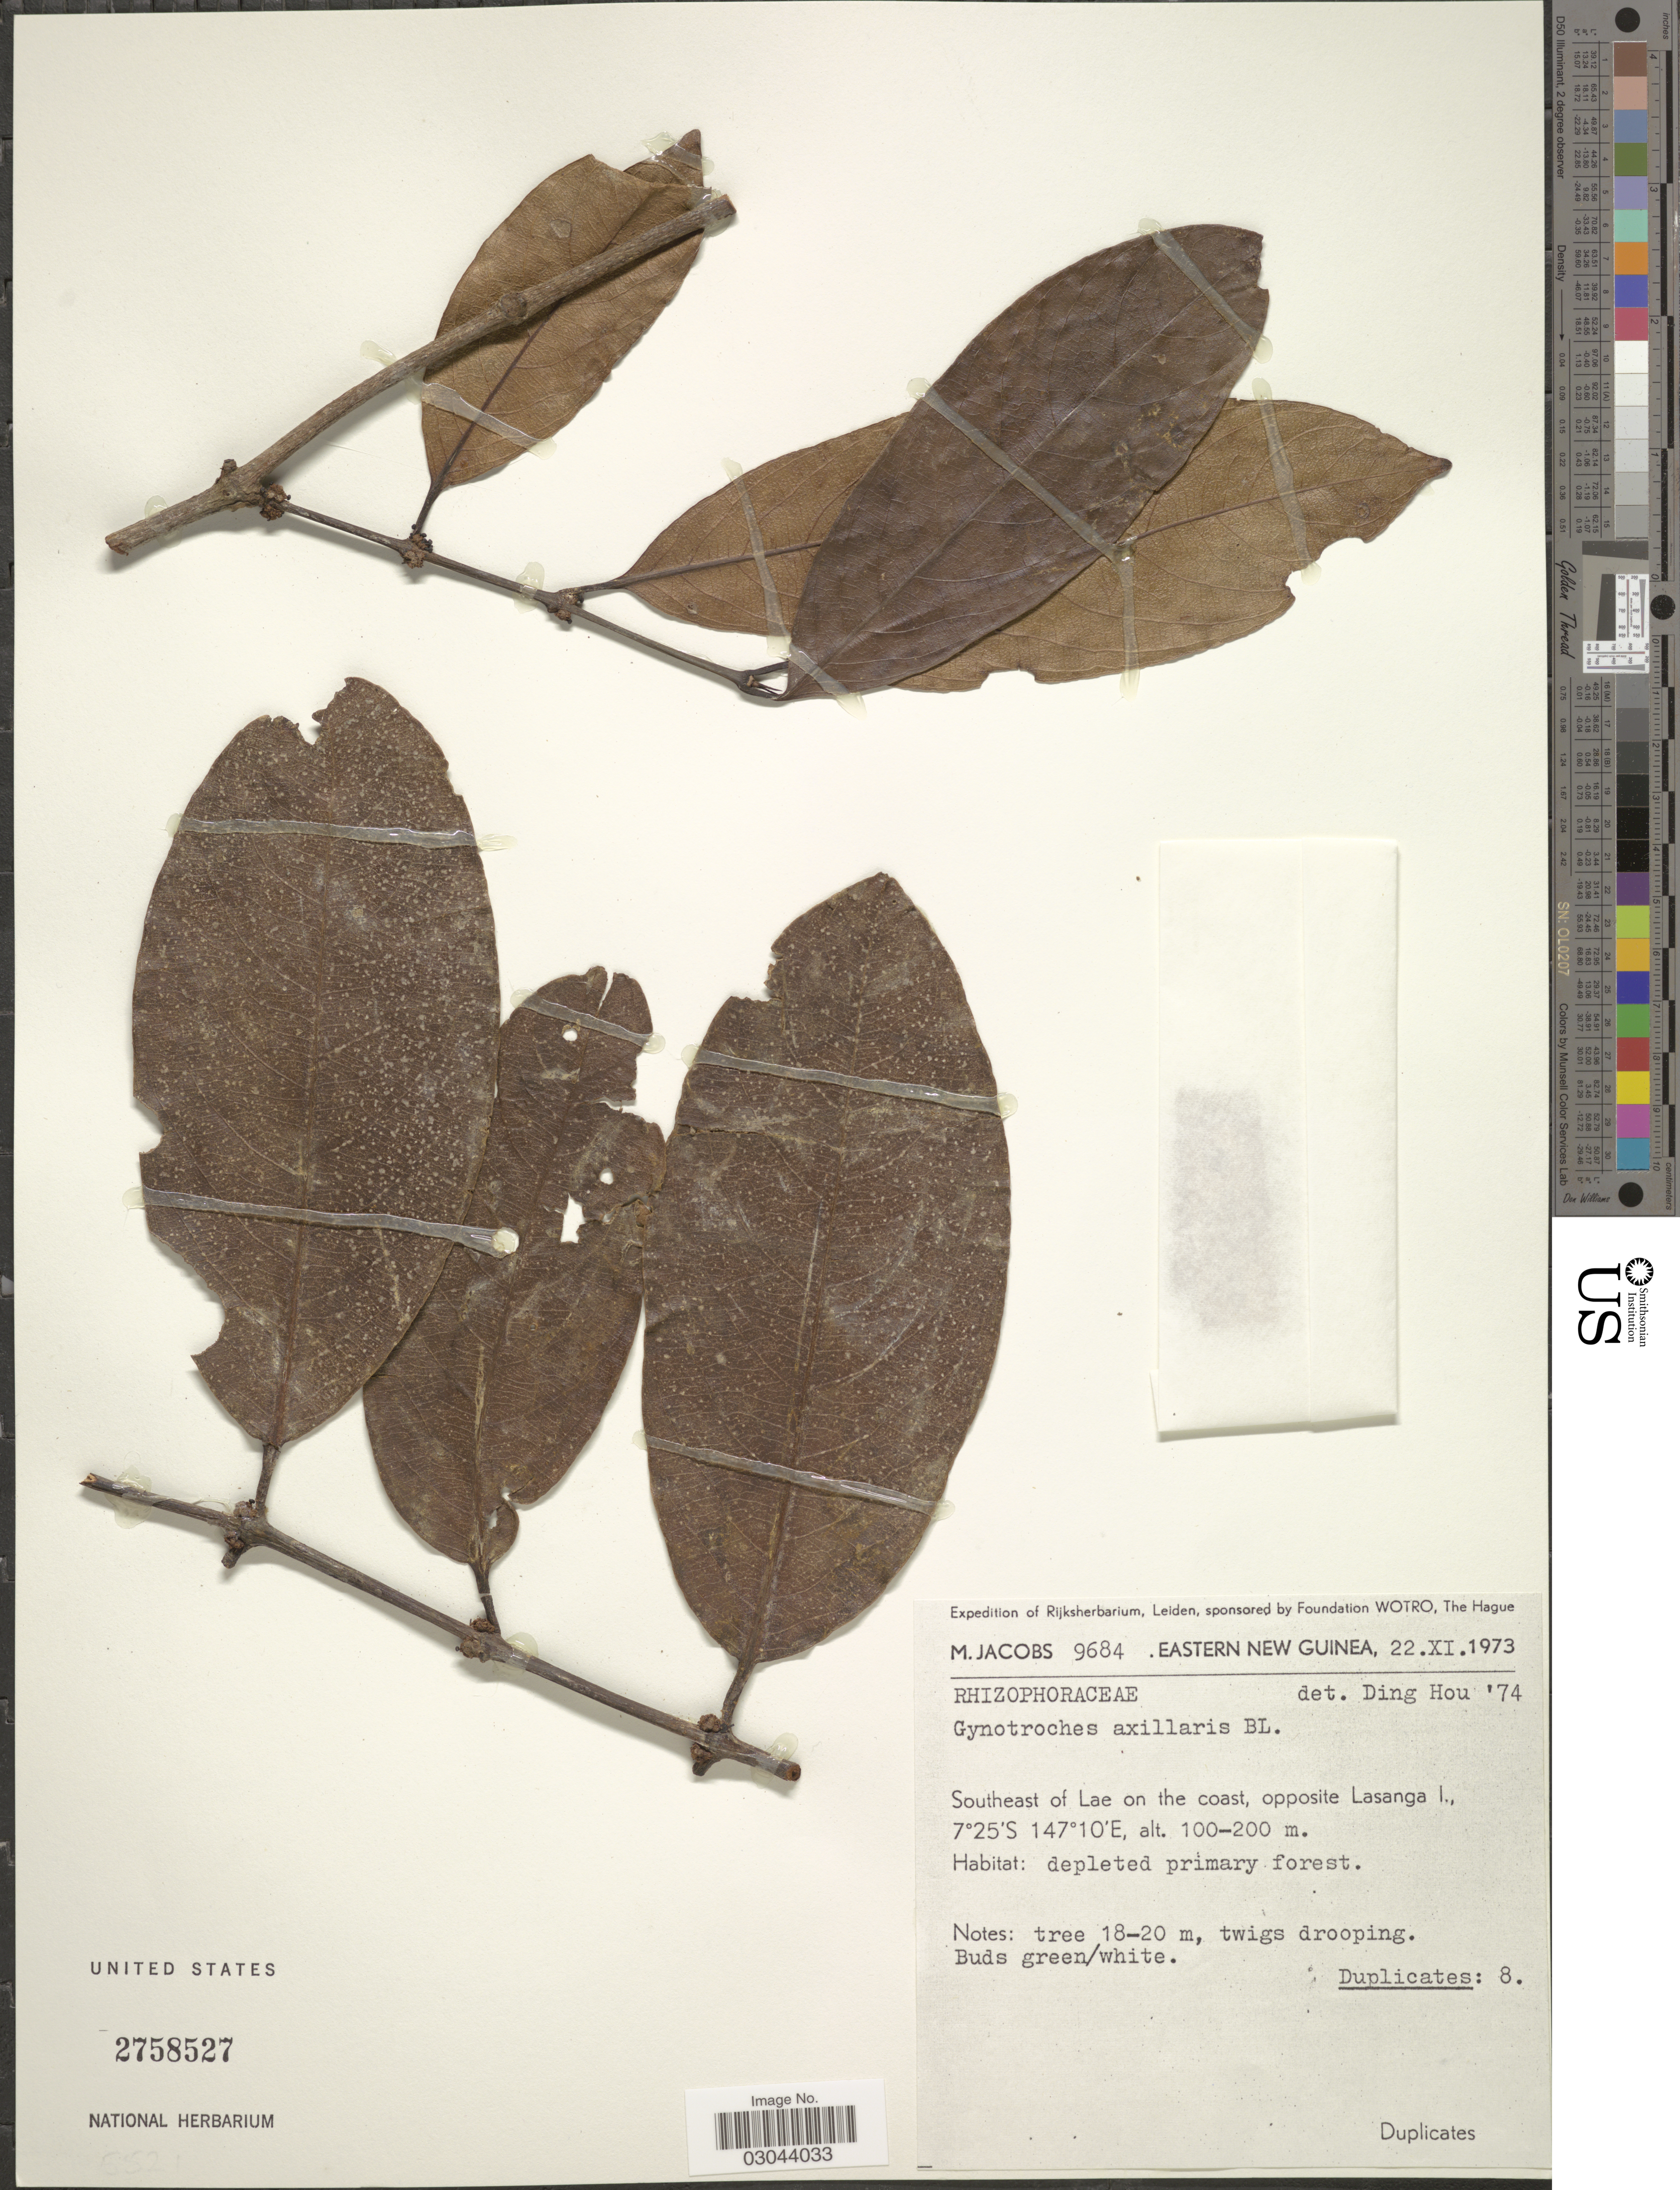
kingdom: Plantae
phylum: Tracheophyta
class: Magnoliopsida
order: Malpighiales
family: Rhizophoraceae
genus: Gynotroches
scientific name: Gynotroches axillaris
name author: Blume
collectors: M. Jacobs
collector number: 9684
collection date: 1973-11-22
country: Papua New Guinea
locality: Eastern New Guinea. Southeast of Lae on the coast, opposite Lasanga I.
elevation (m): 100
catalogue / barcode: US 2758527